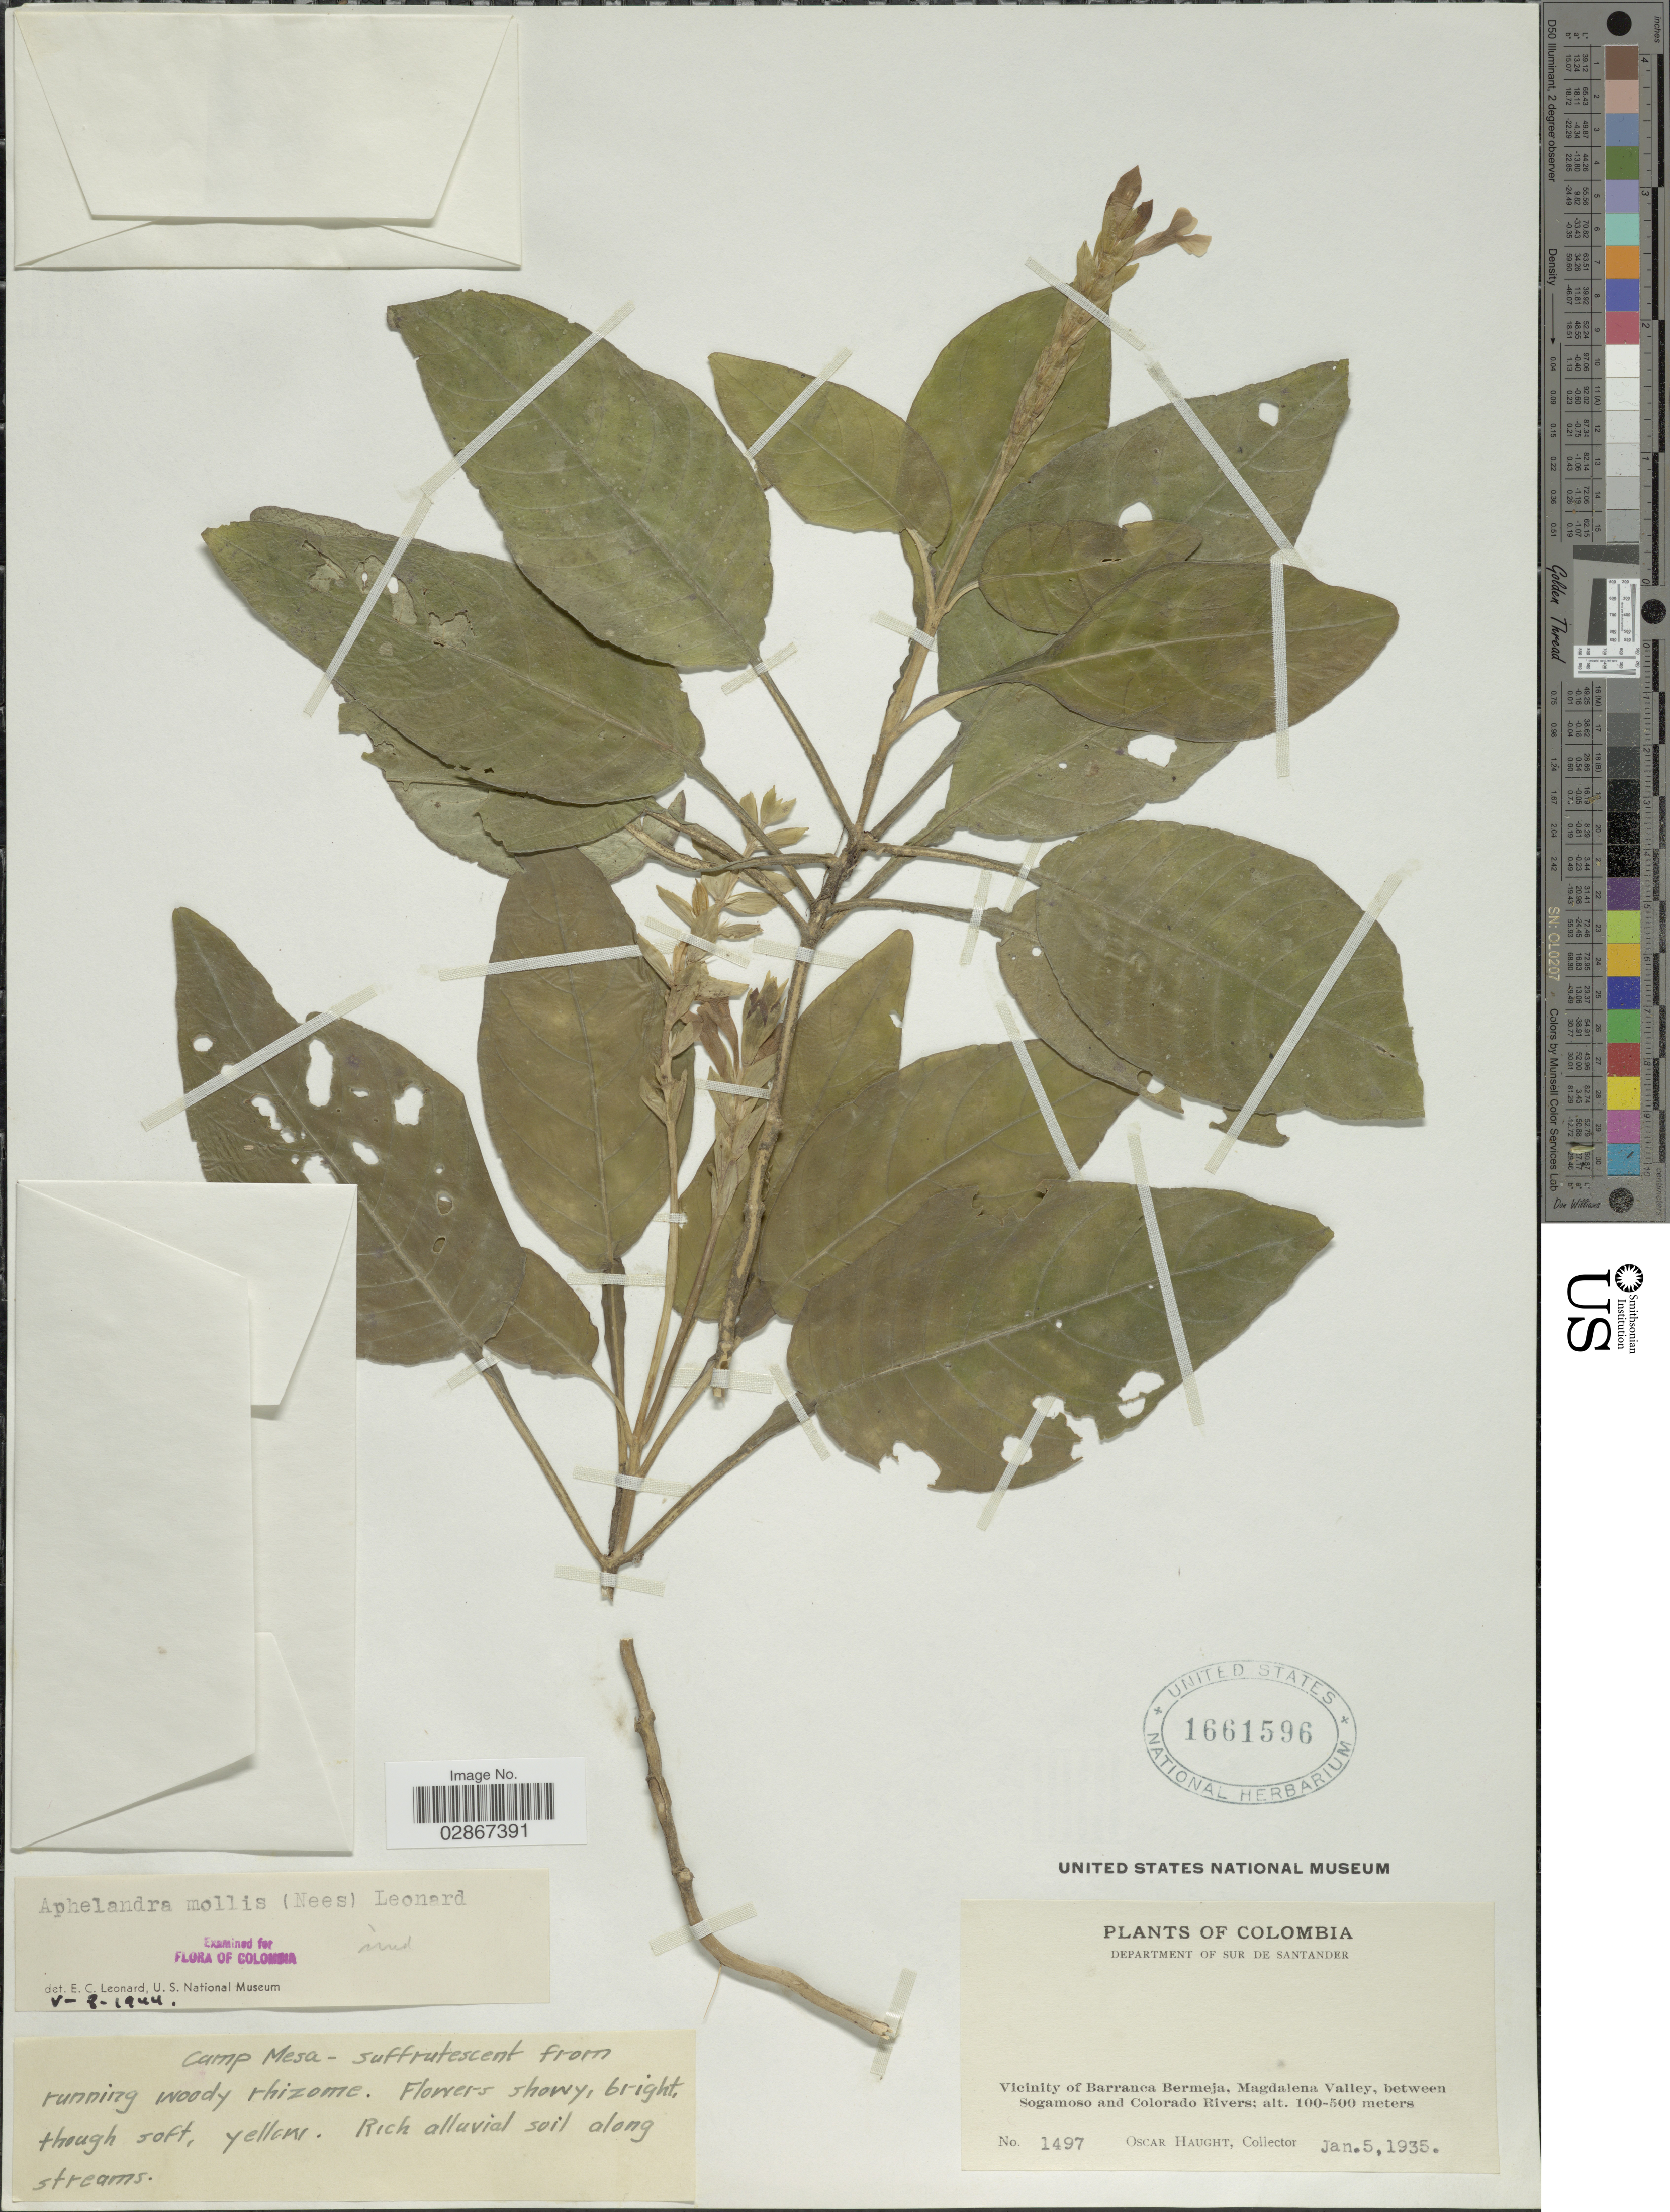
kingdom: Plantae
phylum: Tracheophyta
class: Magnoliopsida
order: Lamiales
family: Acanthaceae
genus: Aphelandra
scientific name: Aphelandra mollis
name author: (Nees) Leonard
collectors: O. Haught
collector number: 1497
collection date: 1935-01-05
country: Colombia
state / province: Santander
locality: Department of Sur de Santander. Vicinity of Barranca Bermeja, Magdalena Valley, between Sogamoso and Colorado Rivers.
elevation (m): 100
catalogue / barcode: US 1661596